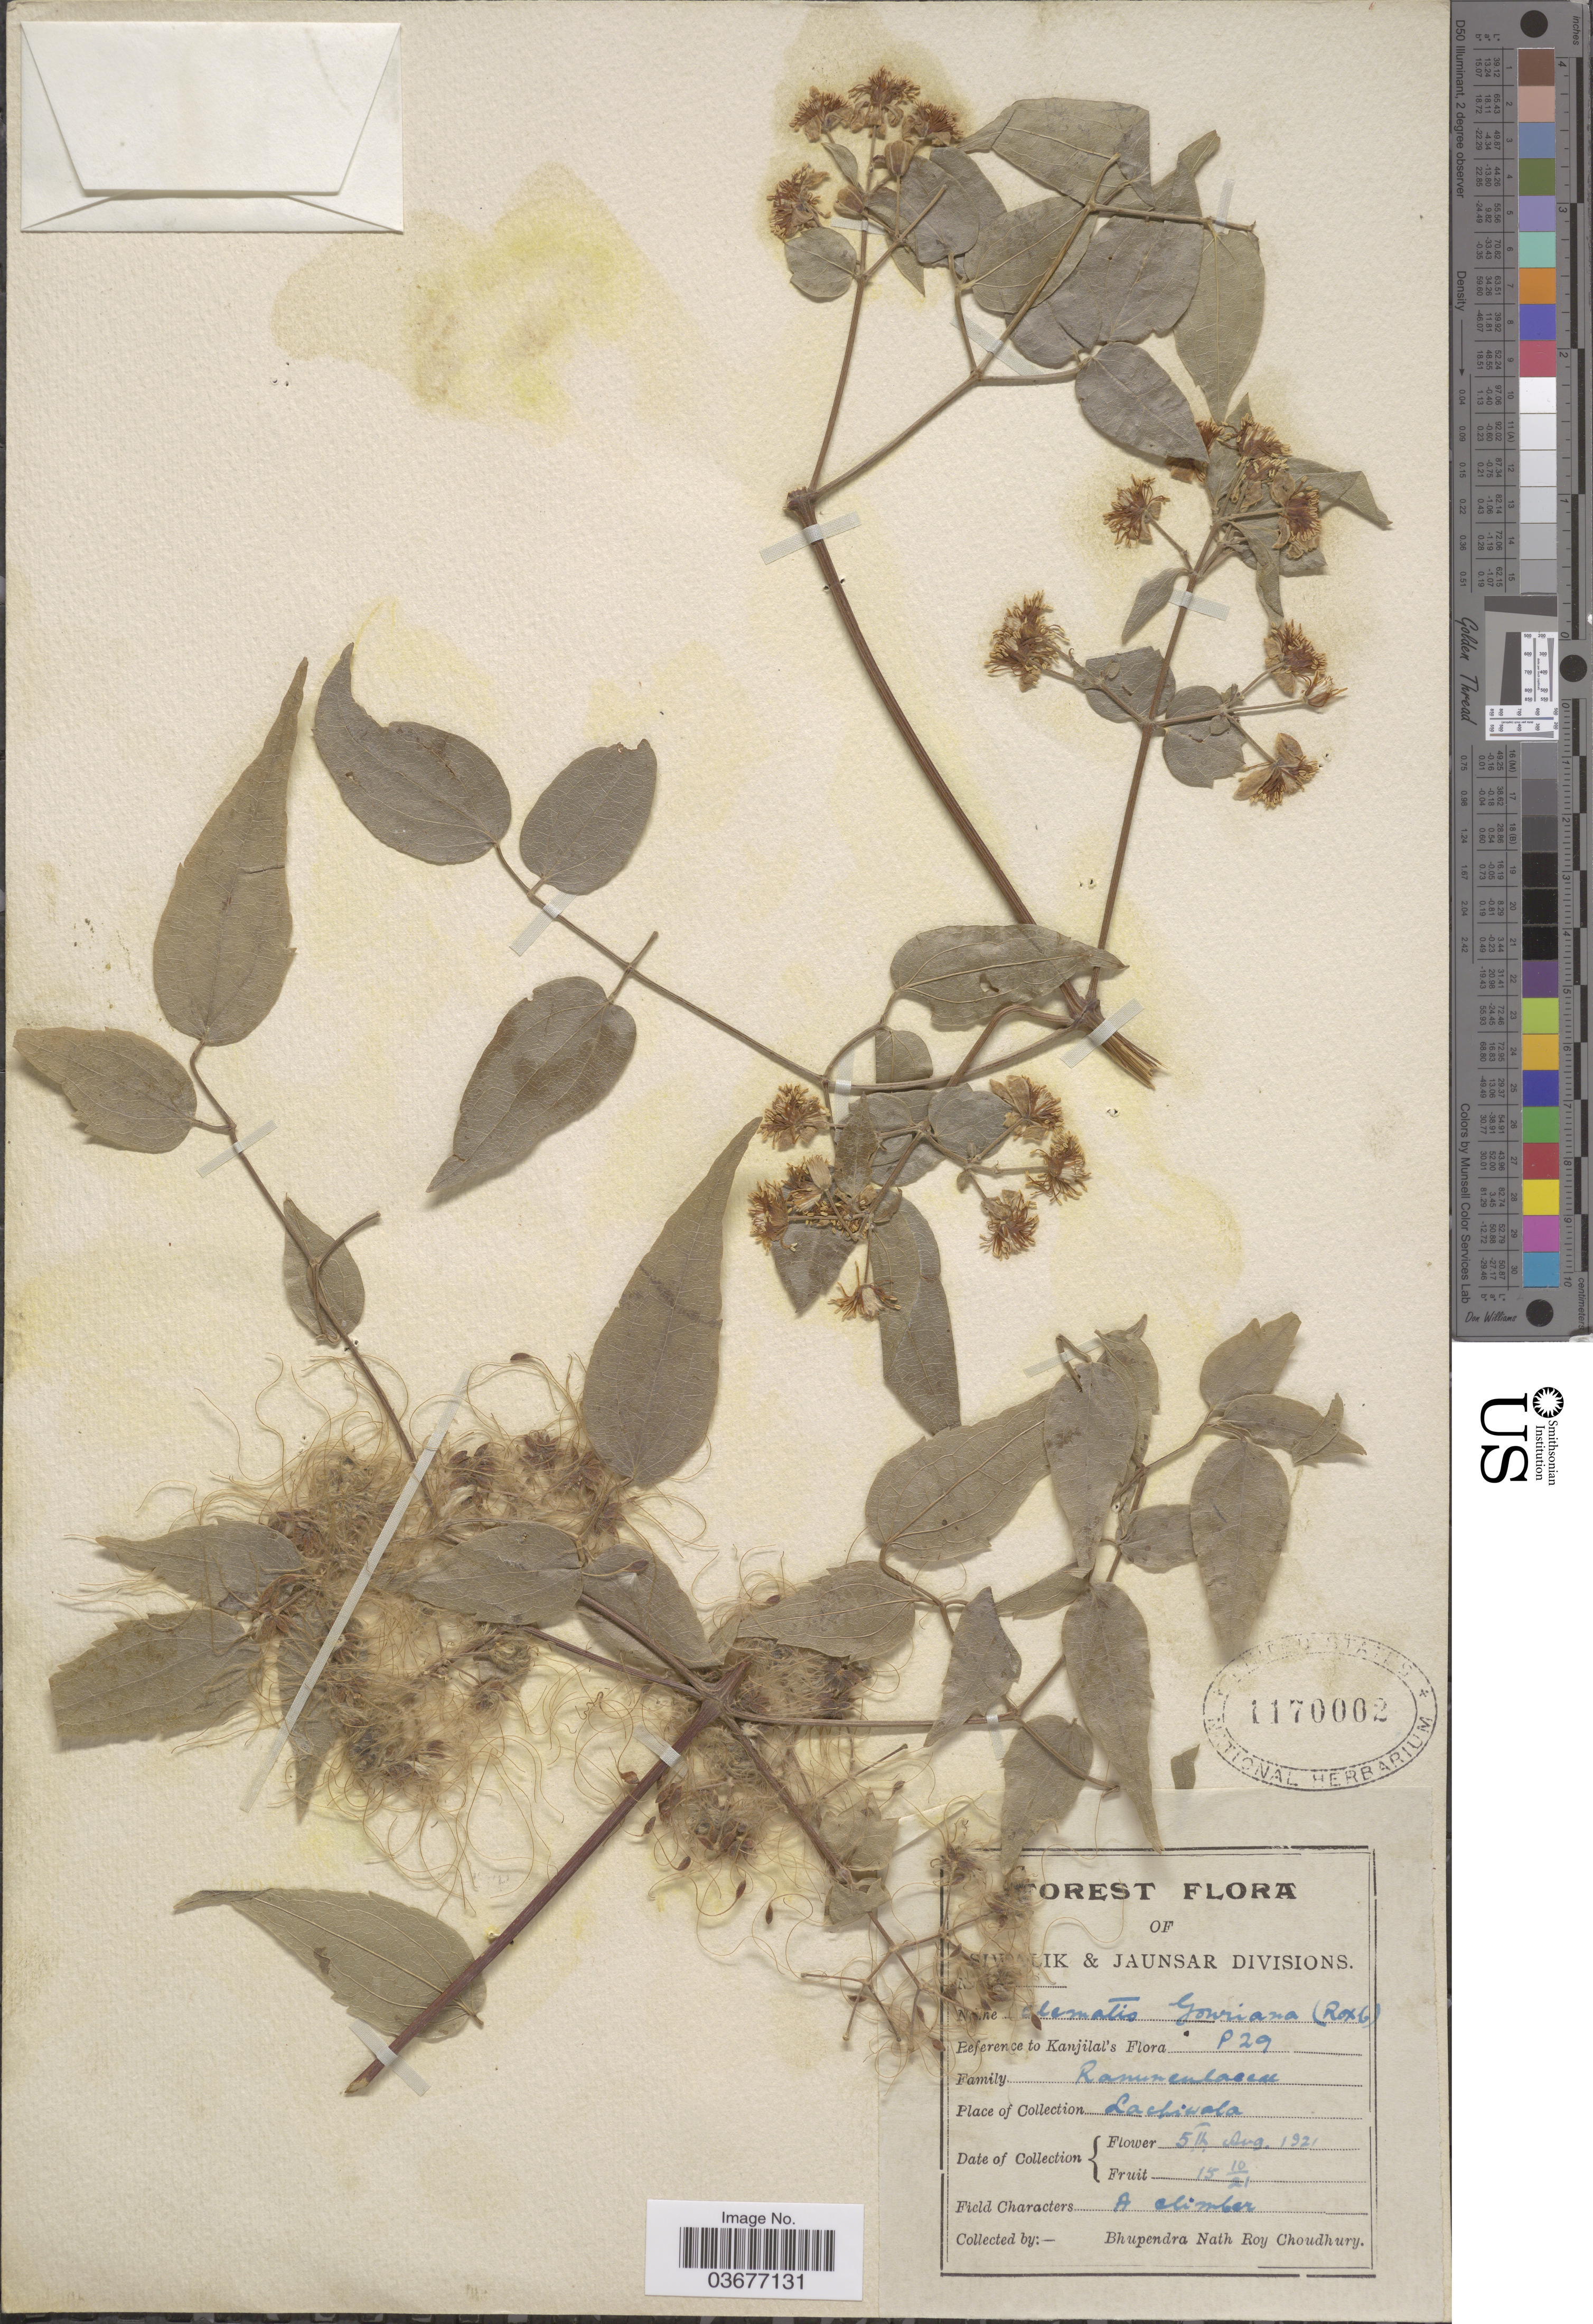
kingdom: Plantae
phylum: Tracheophyta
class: Magnoliopsida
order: Ranunculales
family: Ranunculaceae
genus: Clematis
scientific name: Clematis gouriana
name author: Roxb. ex DC.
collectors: B. Choudhury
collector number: P29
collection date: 1921-08-05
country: India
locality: [illegible text]ik & Jaunsar Divisions. Lachiwala.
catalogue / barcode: US 1170002